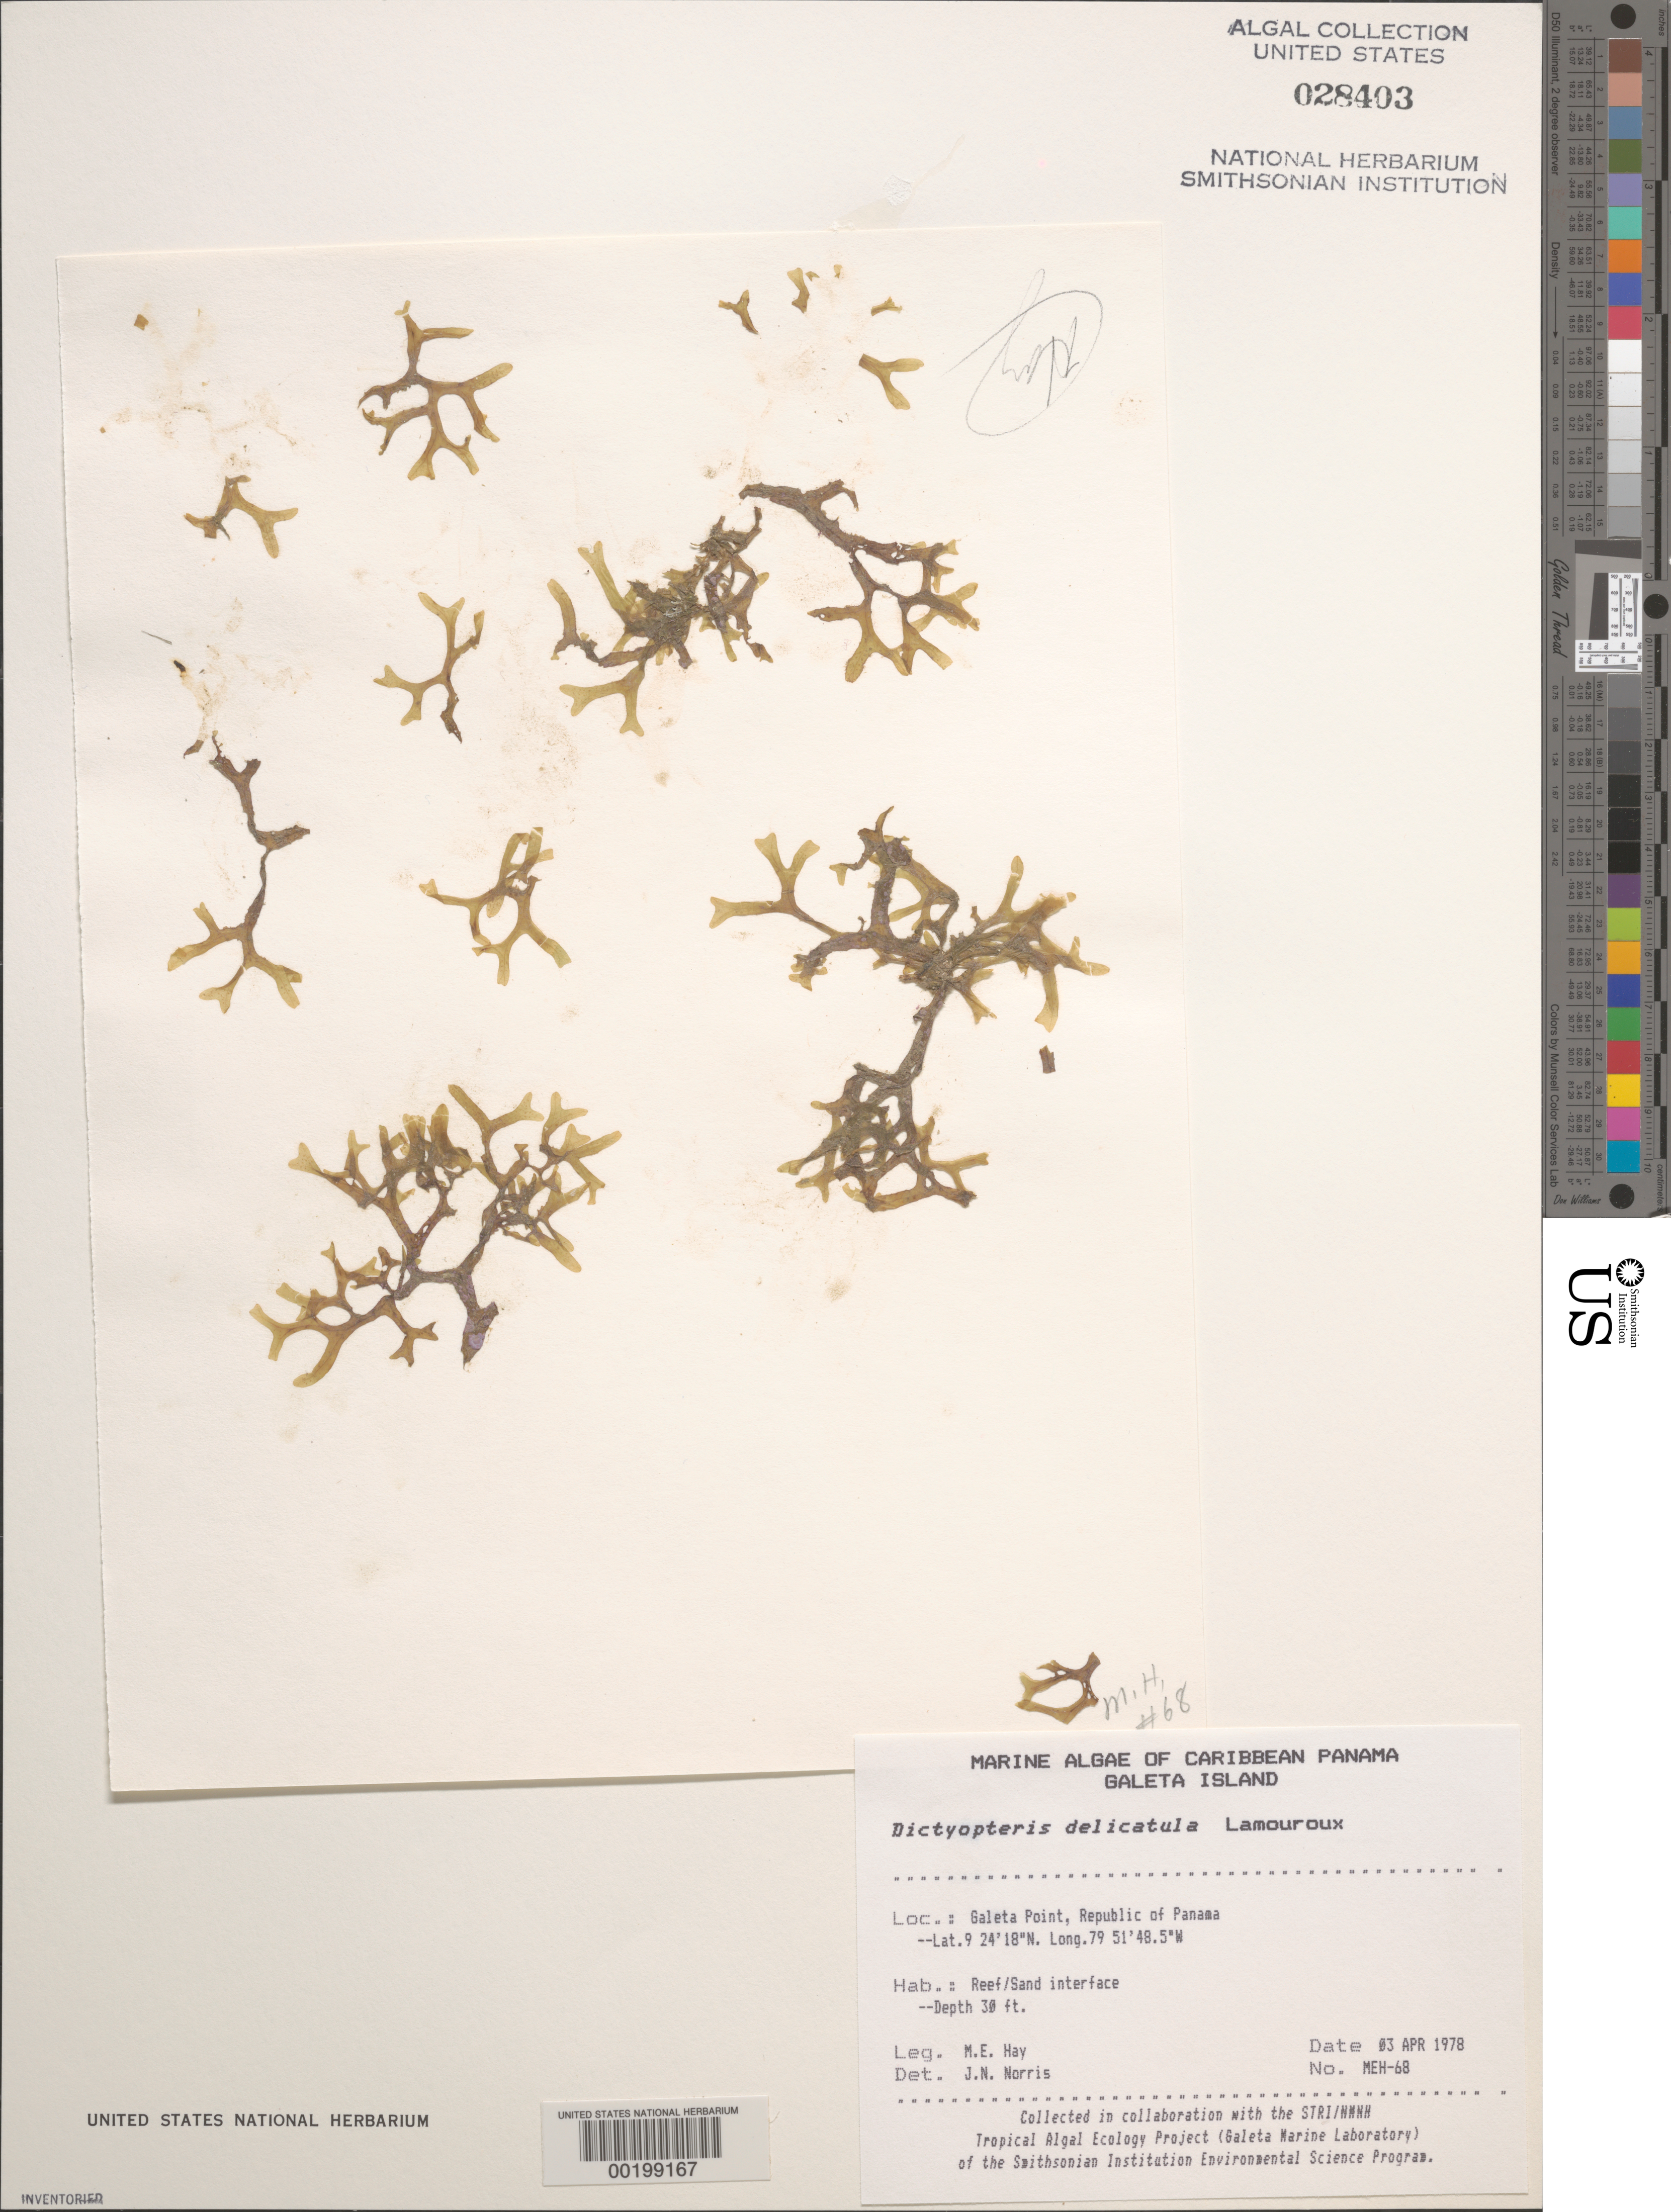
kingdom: Chromista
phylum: Ochrophyta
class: Phaeophyceae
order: Dictyotales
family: Dictyotaceae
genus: Dictyopteris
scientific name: Dictyopteris delicatula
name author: J.V.Lamouroux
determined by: Norris, James N.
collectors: M. E. Hay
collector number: MEH-68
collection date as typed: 03 Apr 1978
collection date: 1978-04-03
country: Panama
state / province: Colón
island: Galeta Island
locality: Galeta Point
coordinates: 9 24' 18" N, 79 51' 48.5" W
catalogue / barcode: US 28403